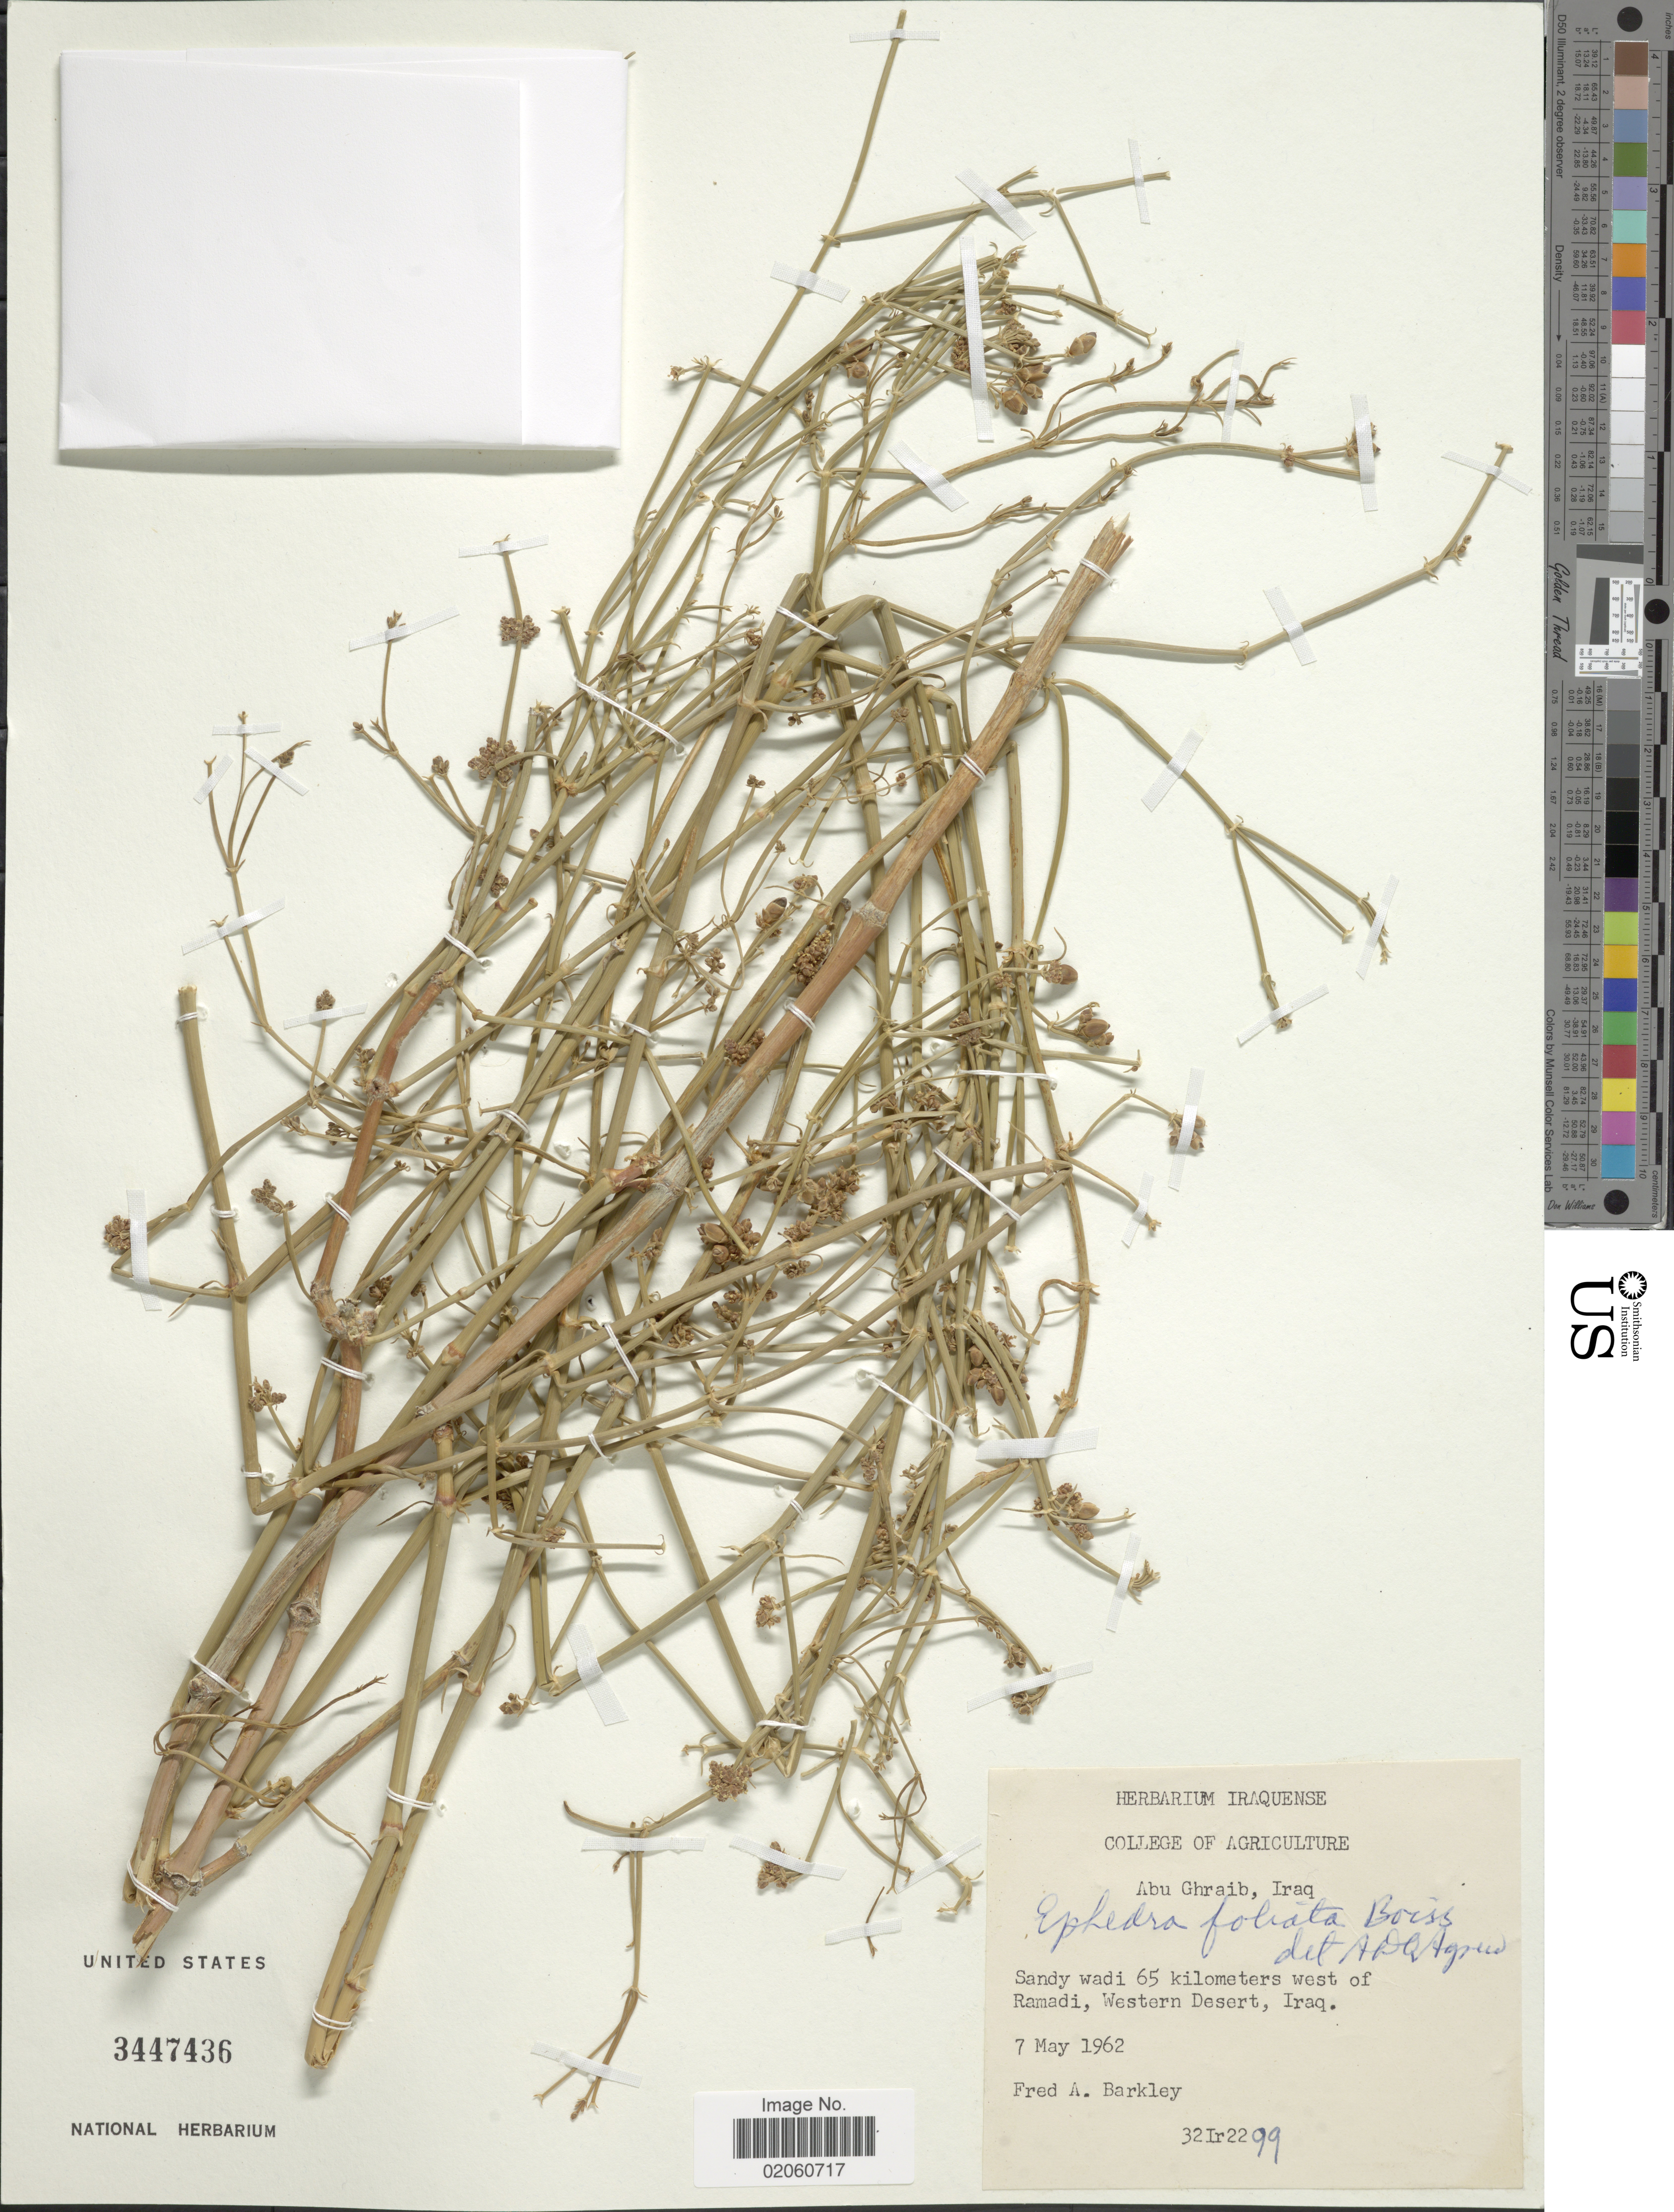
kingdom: Plantae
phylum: Tracheophyta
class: Gnetopsida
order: Ephedrales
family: Ephedraceae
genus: Ephedra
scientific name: Ephedra foliata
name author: Boiss. ex C.A. Mey.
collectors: F. A. Barkley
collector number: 32Ir2299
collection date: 1962-05-07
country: Iraq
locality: Abu Ghrain, Sandy wadi 65 kilometers west of Ramadu, Western Desert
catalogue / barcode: US 3447436